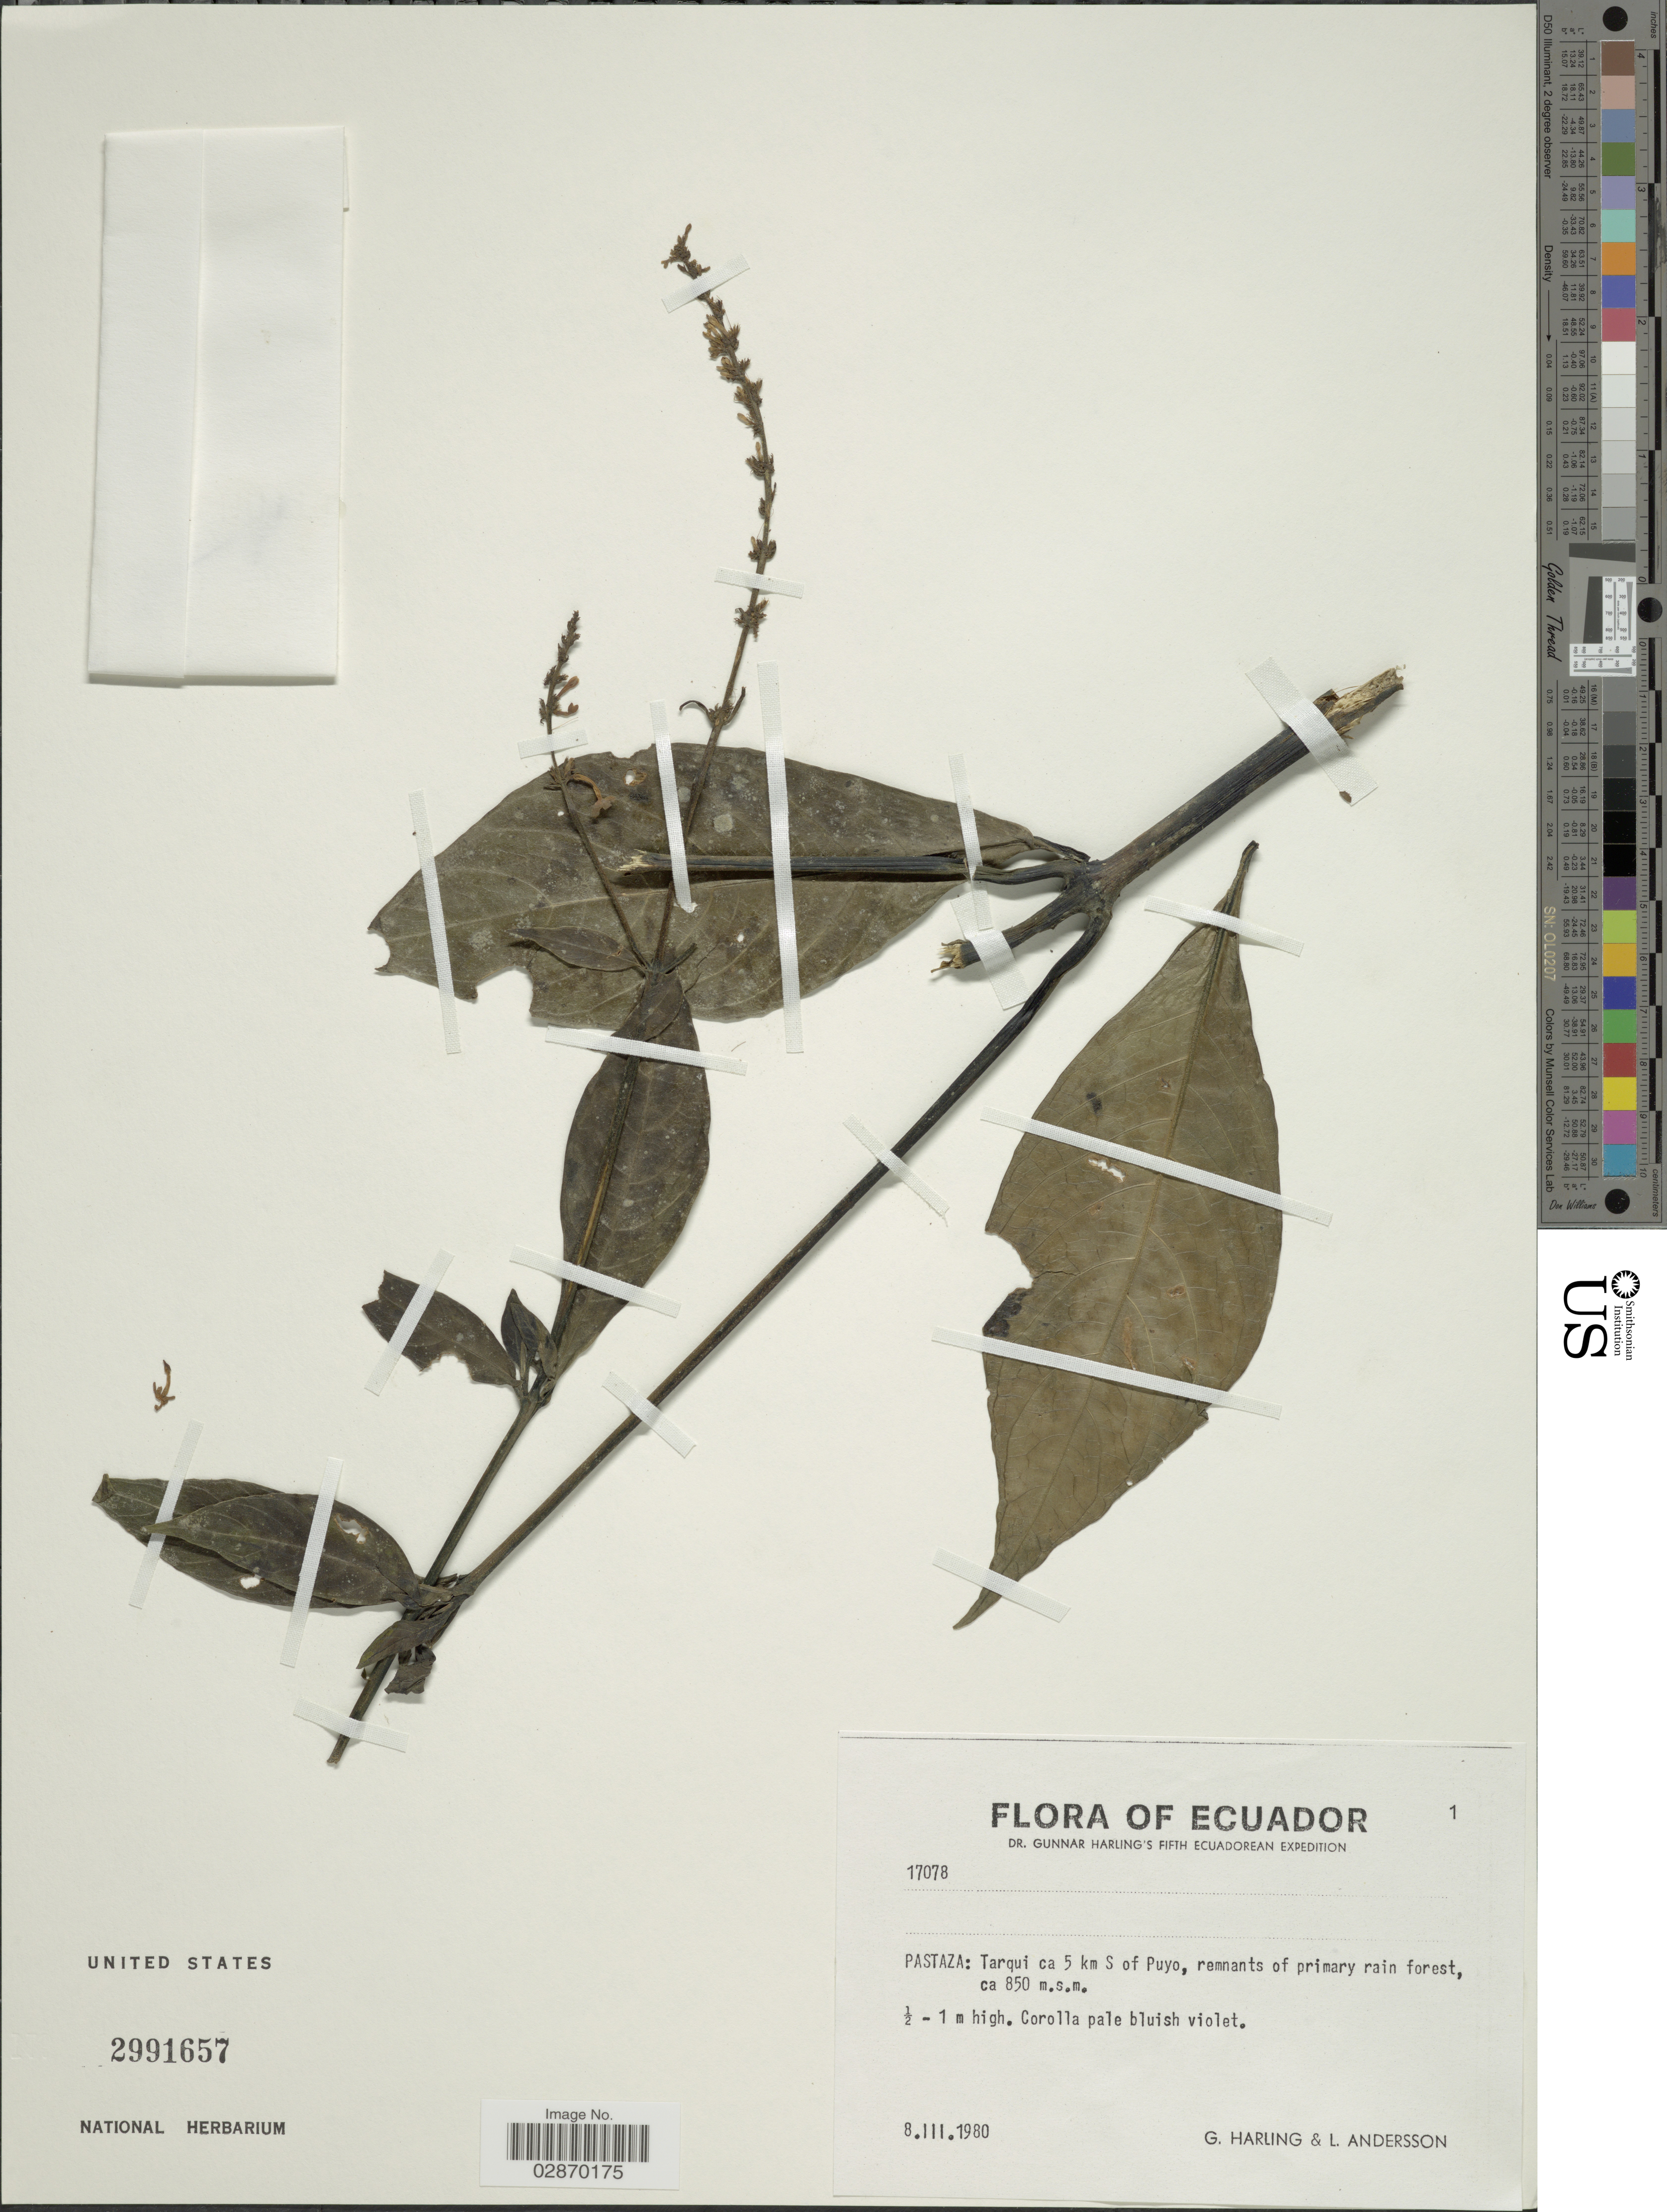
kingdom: Plantae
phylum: Tracheophyta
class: Magnoliopsida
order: Lamiales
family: Acanthaceae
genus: Pseuderanthemum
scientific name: Pseuderanthemum subauriculatum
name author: Mildbr.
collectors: G. Harling & L. Andersson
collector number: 17078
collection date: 1980-03-08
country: Ecuador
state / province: Pastaza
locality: Tarqui ca 5 km S of Puyo, remnants of primary rain forest.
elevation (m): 850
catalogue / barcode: US 2991657